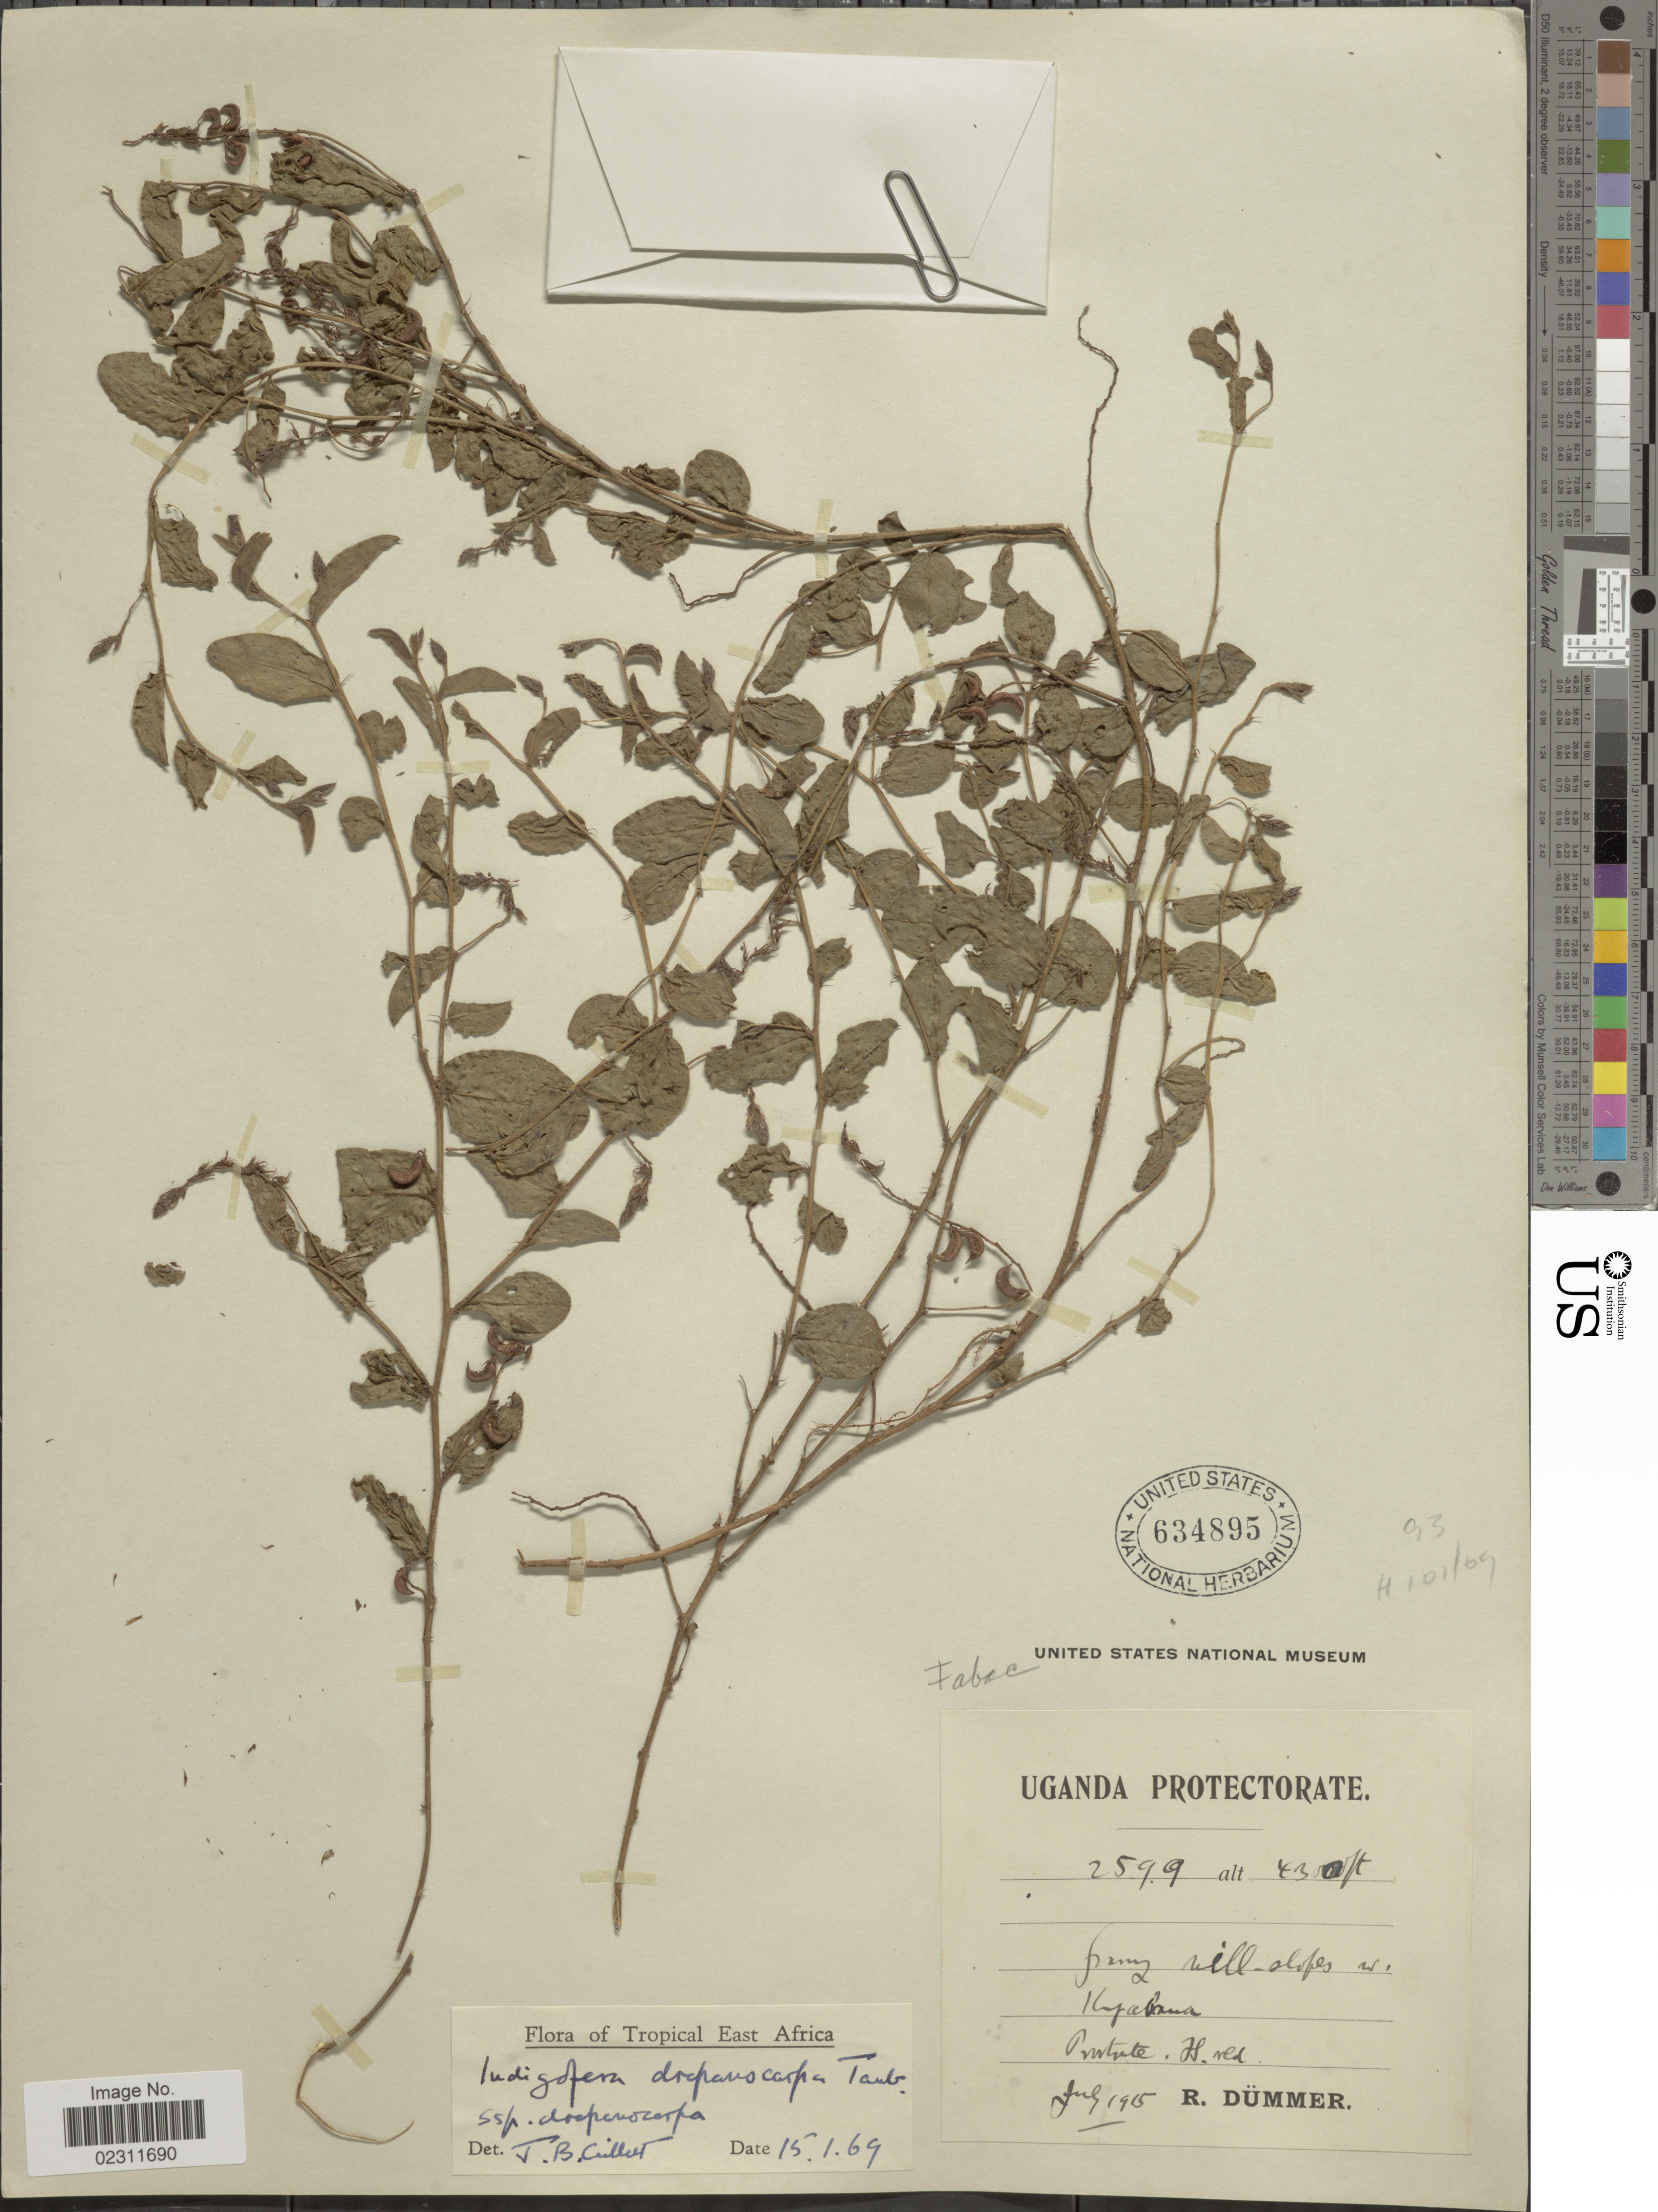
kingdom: Plantae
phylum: Tracheophyta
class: Magnoliopsida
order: Fabales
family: Fabaceae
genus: Indigofera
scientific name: Indigofera drepanocarpa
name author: Taub.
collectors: R. A. Dümmer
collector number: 2599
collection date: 1915-07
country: Uganda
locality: Uganda Protectorate, w. Kyabana, Tropical East Africa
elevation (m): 1311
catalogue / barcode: US 634895